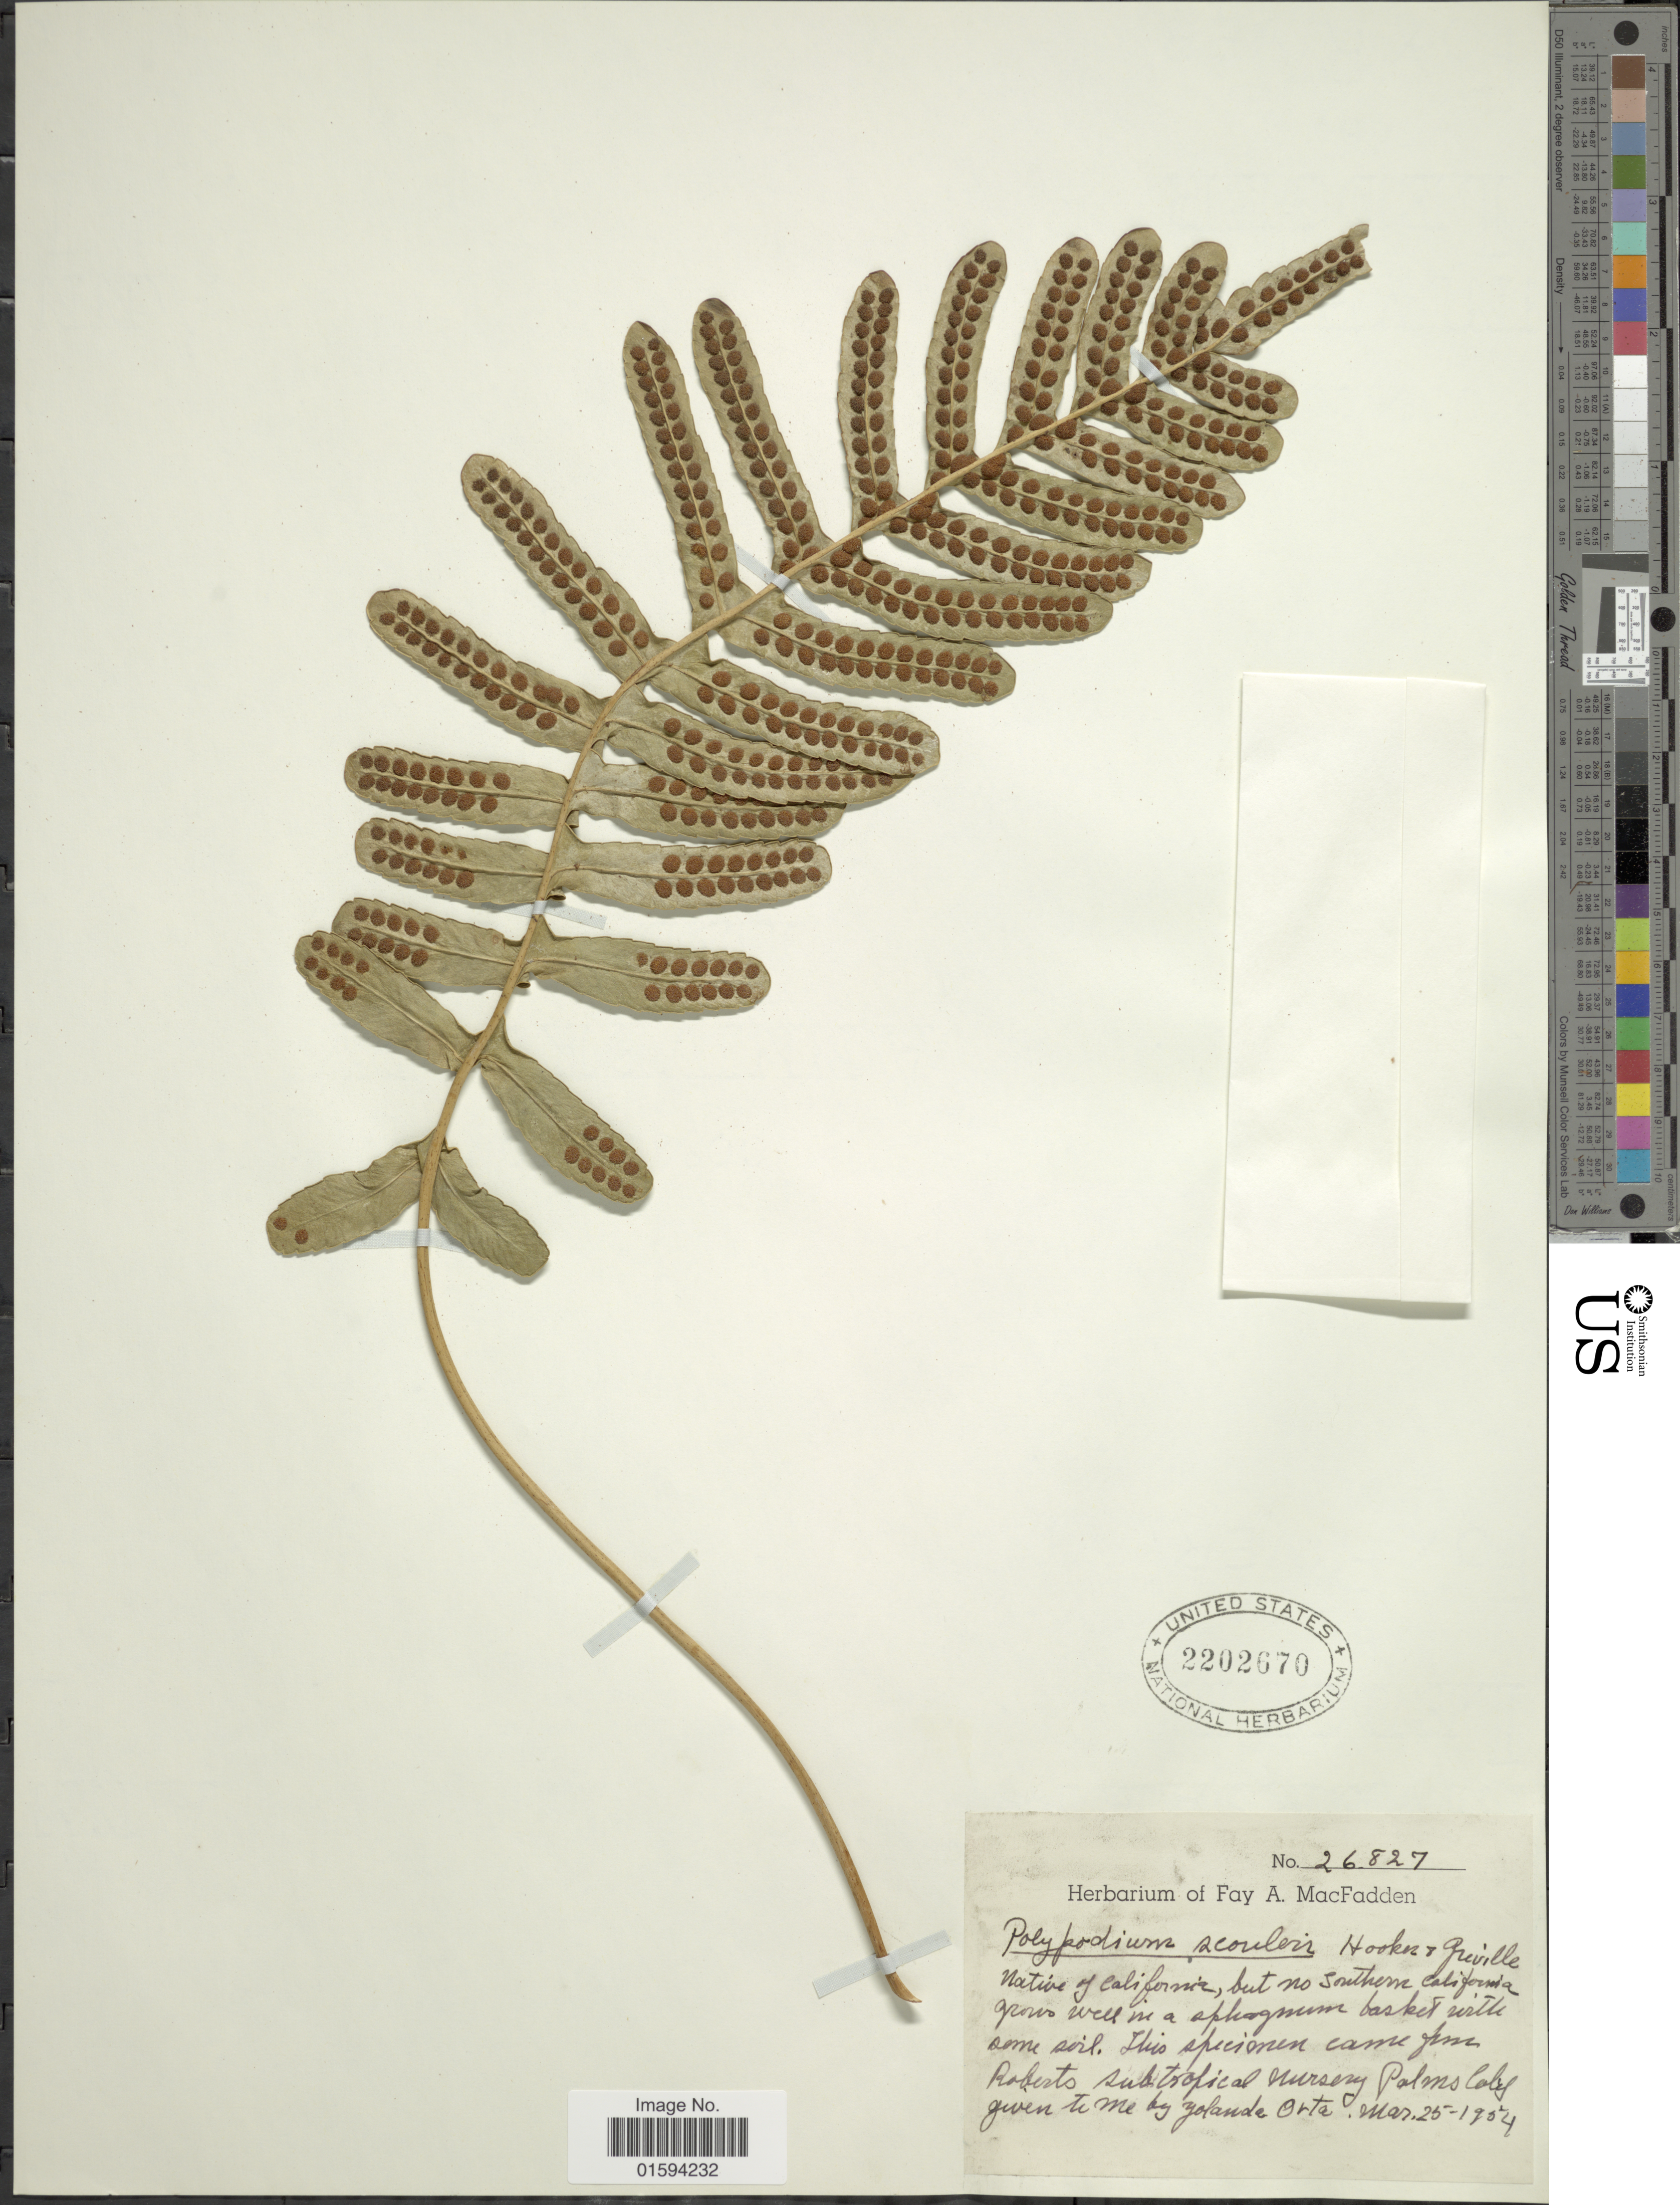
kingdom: Plantae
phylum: Tracheophyta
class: Polypodiopsida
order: Polypodiales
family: Polypodiaceae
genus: Polypodium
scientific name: Polypodium scouleri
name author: Hook. & Grev.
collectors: ex herb. Fay A. MacFadden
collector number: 26827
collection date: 1954-03-25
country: United States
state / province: California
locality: Robert subtropical Nursery Palms Calif given to me by Yolanda Orta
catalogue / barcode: US 2202670